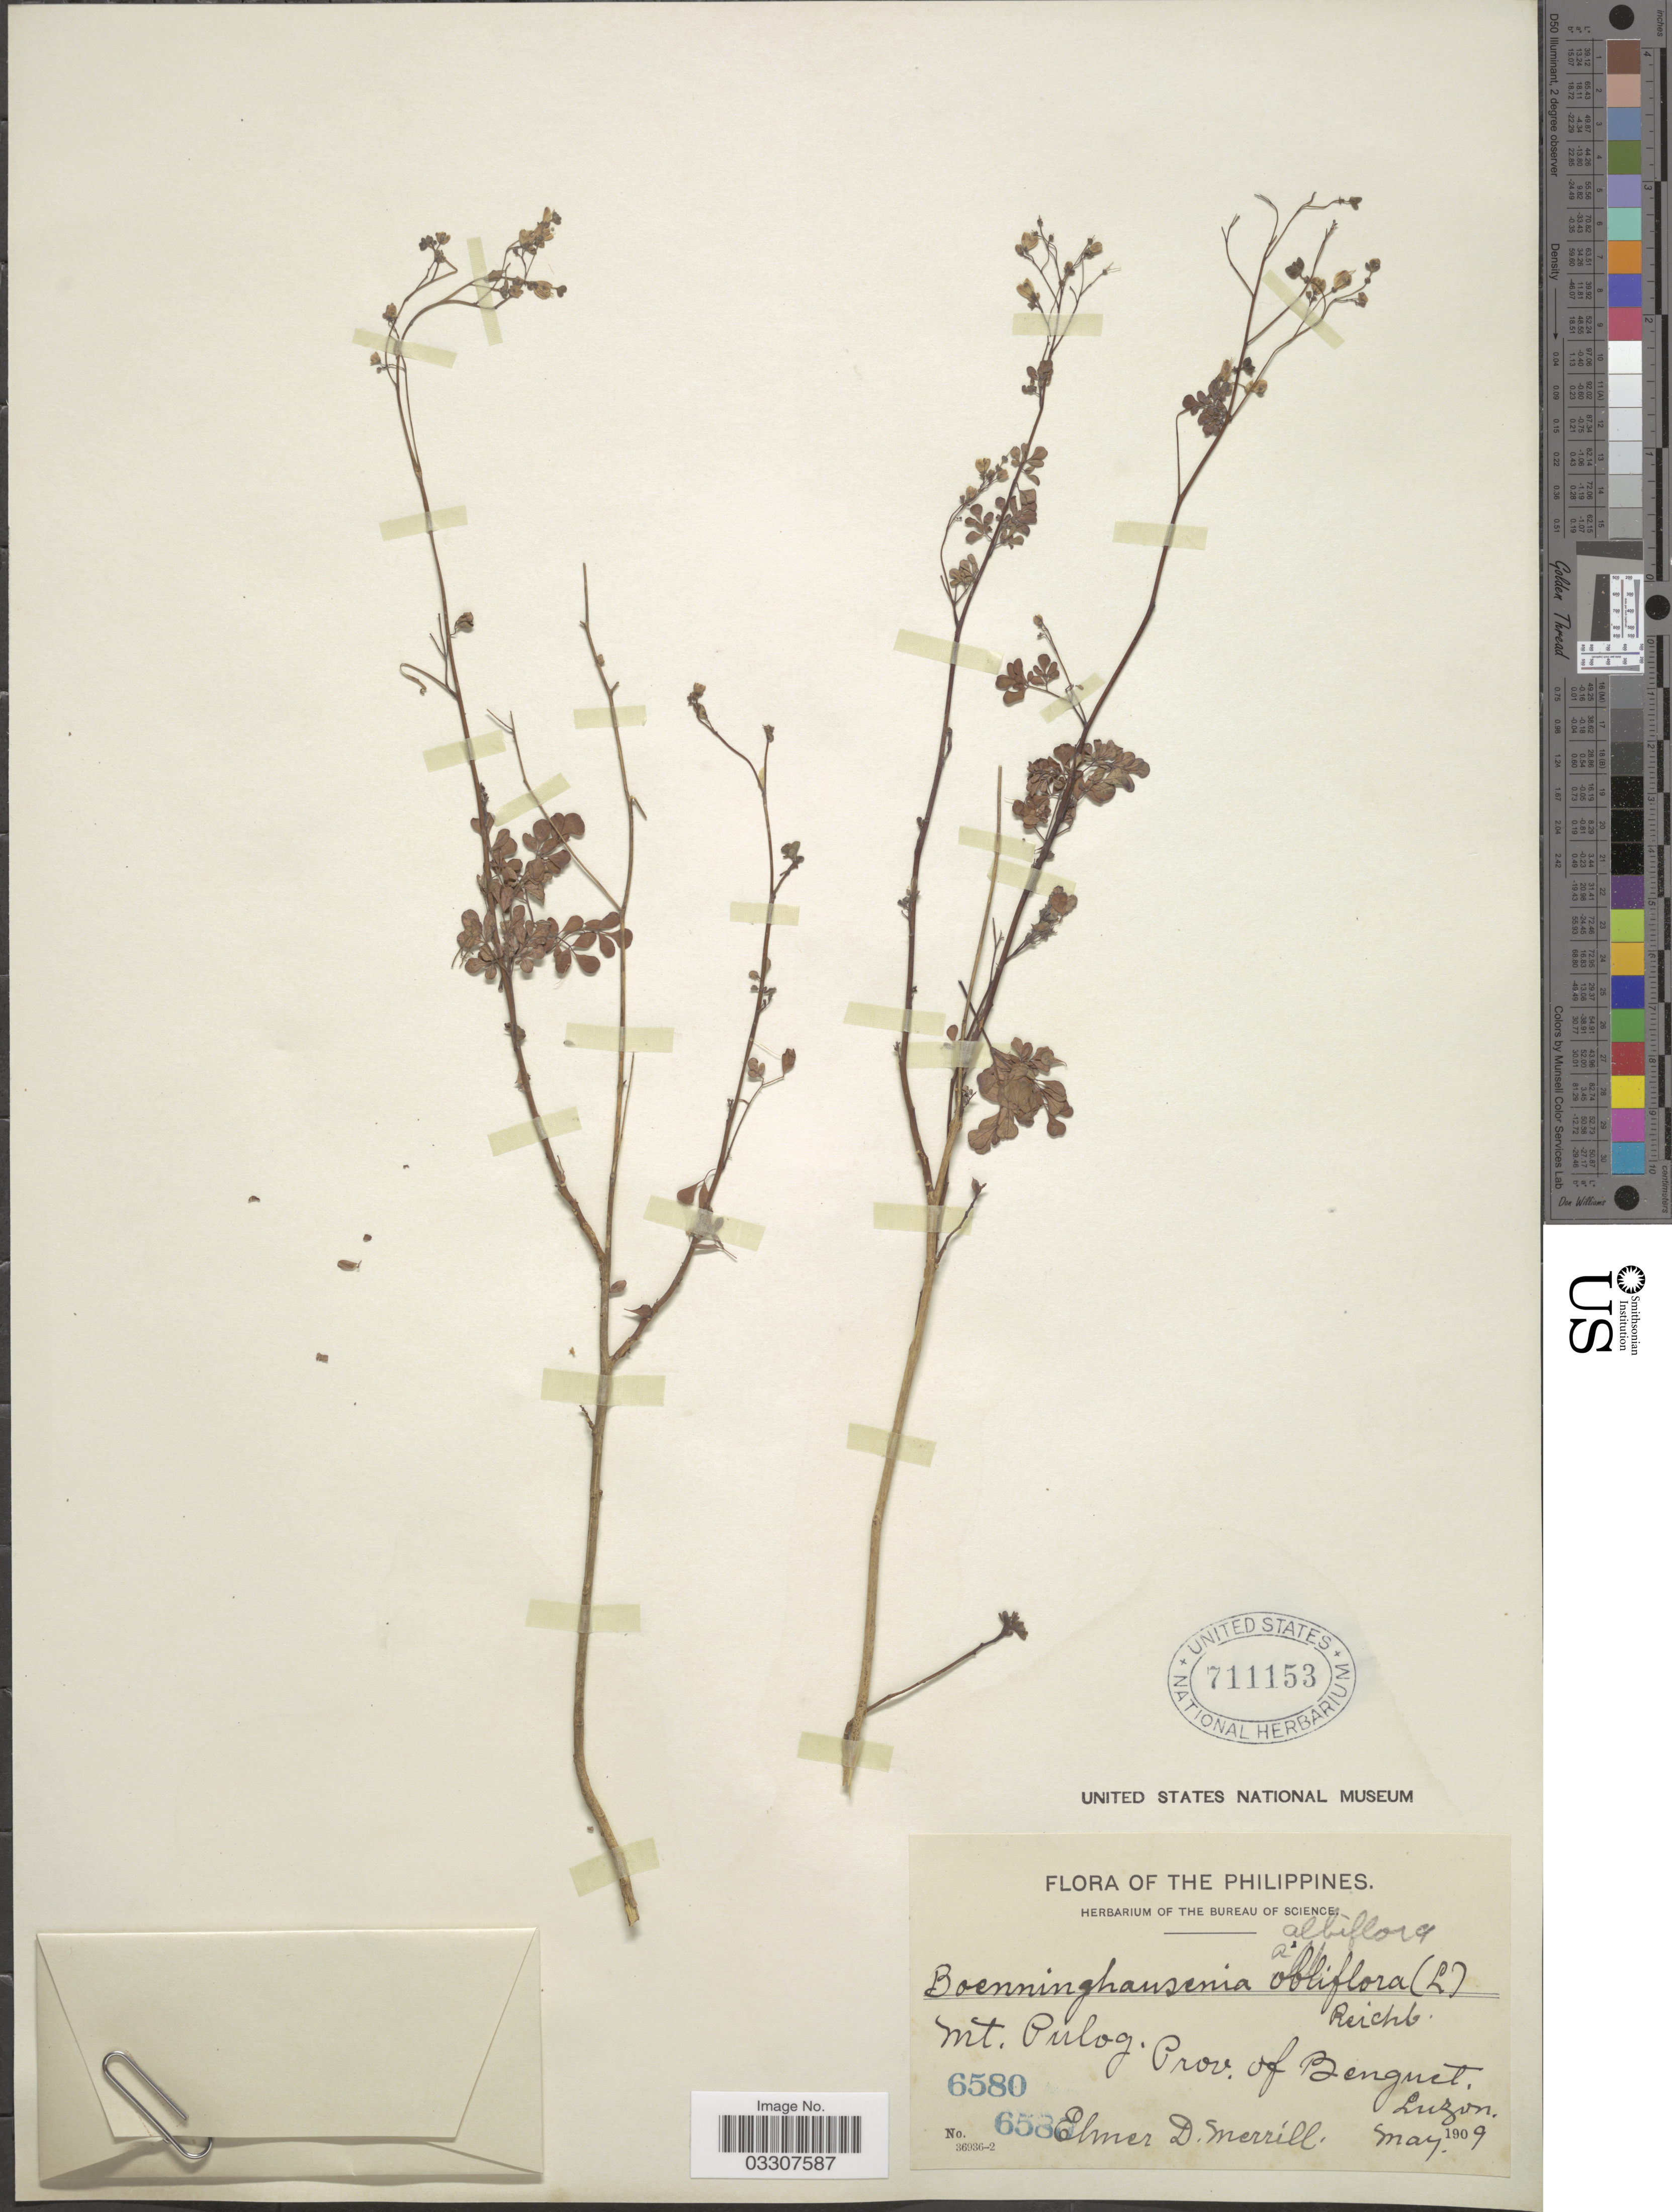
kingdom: Plantae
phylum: Tracheophyta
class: Magnoliopsida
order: Sapindales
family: Rutaceae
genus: Boenninghausenia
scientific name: Boenninghausenia albiflora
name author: (Hook.) Meisn.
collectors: E. D. Merrill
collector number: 6580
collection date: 1909-05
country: Philippines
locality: Mt. Pulog. Prov. of Benguet. Luzon.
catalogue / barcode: US 711153